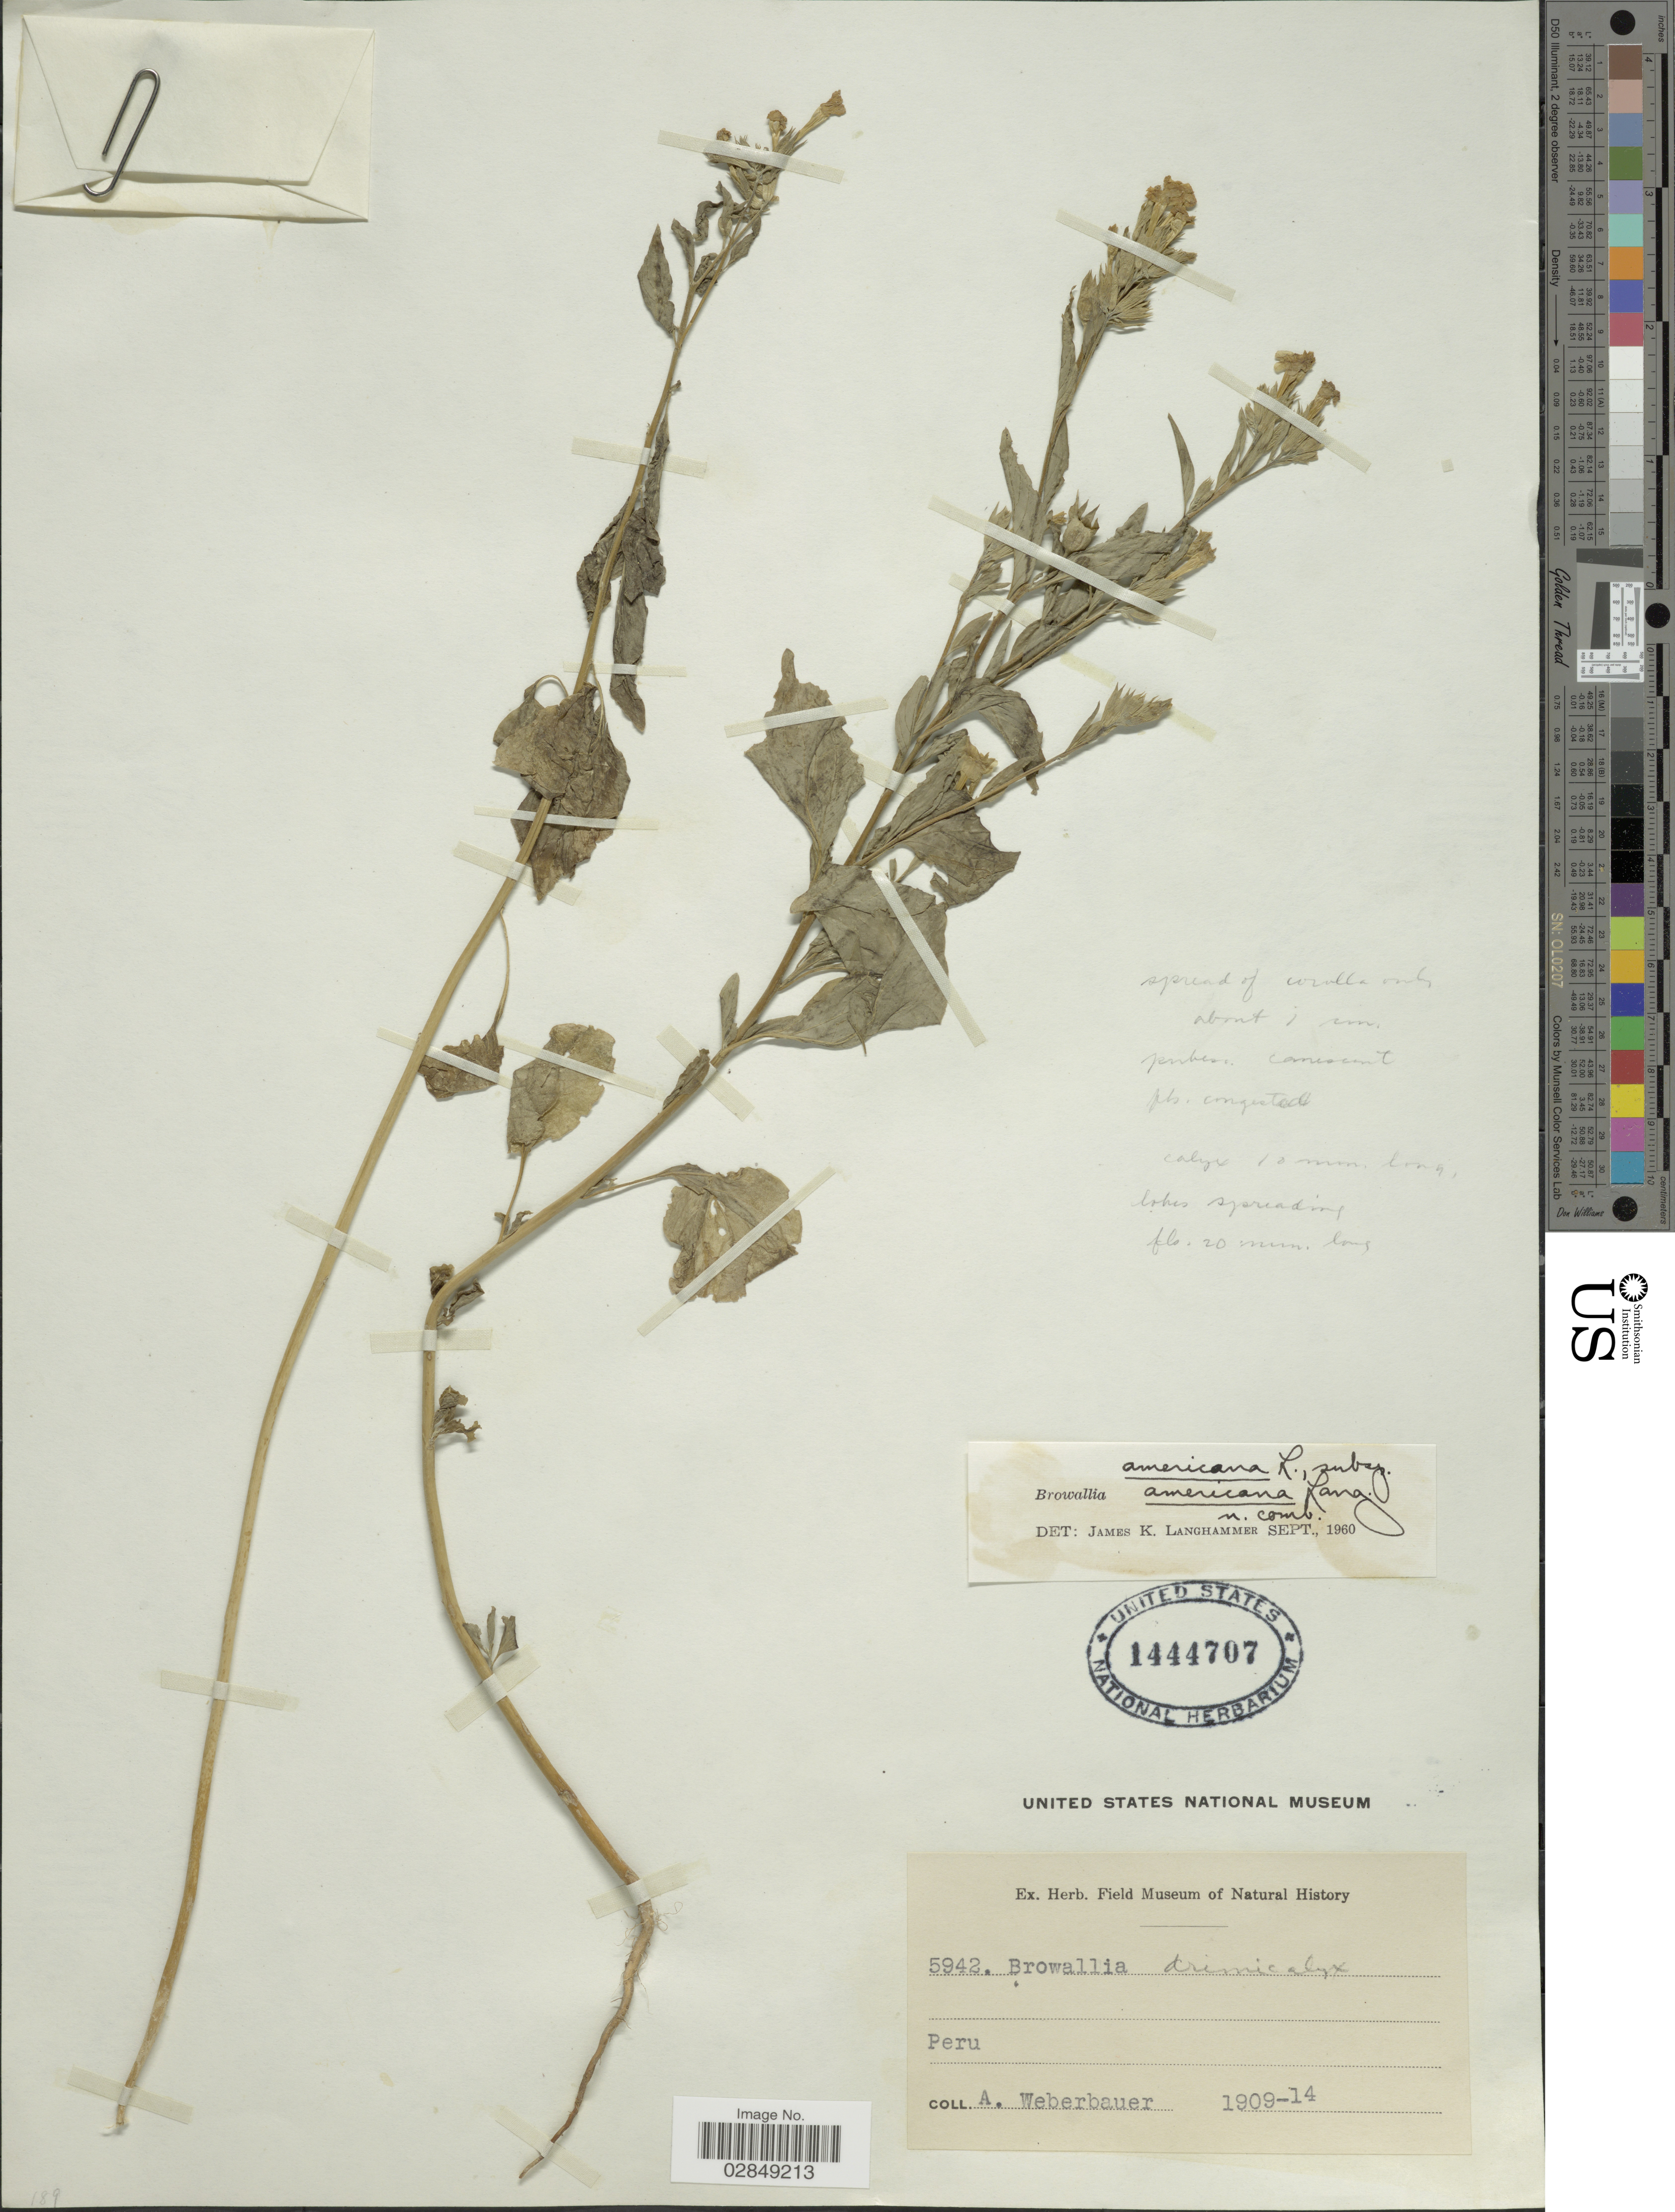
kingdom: Plantae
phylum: Tracheophyta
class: Magnoliopsida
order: Solanales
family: Solanaceae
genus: Browallia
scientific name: Browallia americana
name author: L.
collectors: A. Weberbauer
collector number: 5942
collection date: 1909/1914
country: Peru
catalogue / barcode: US 1444707